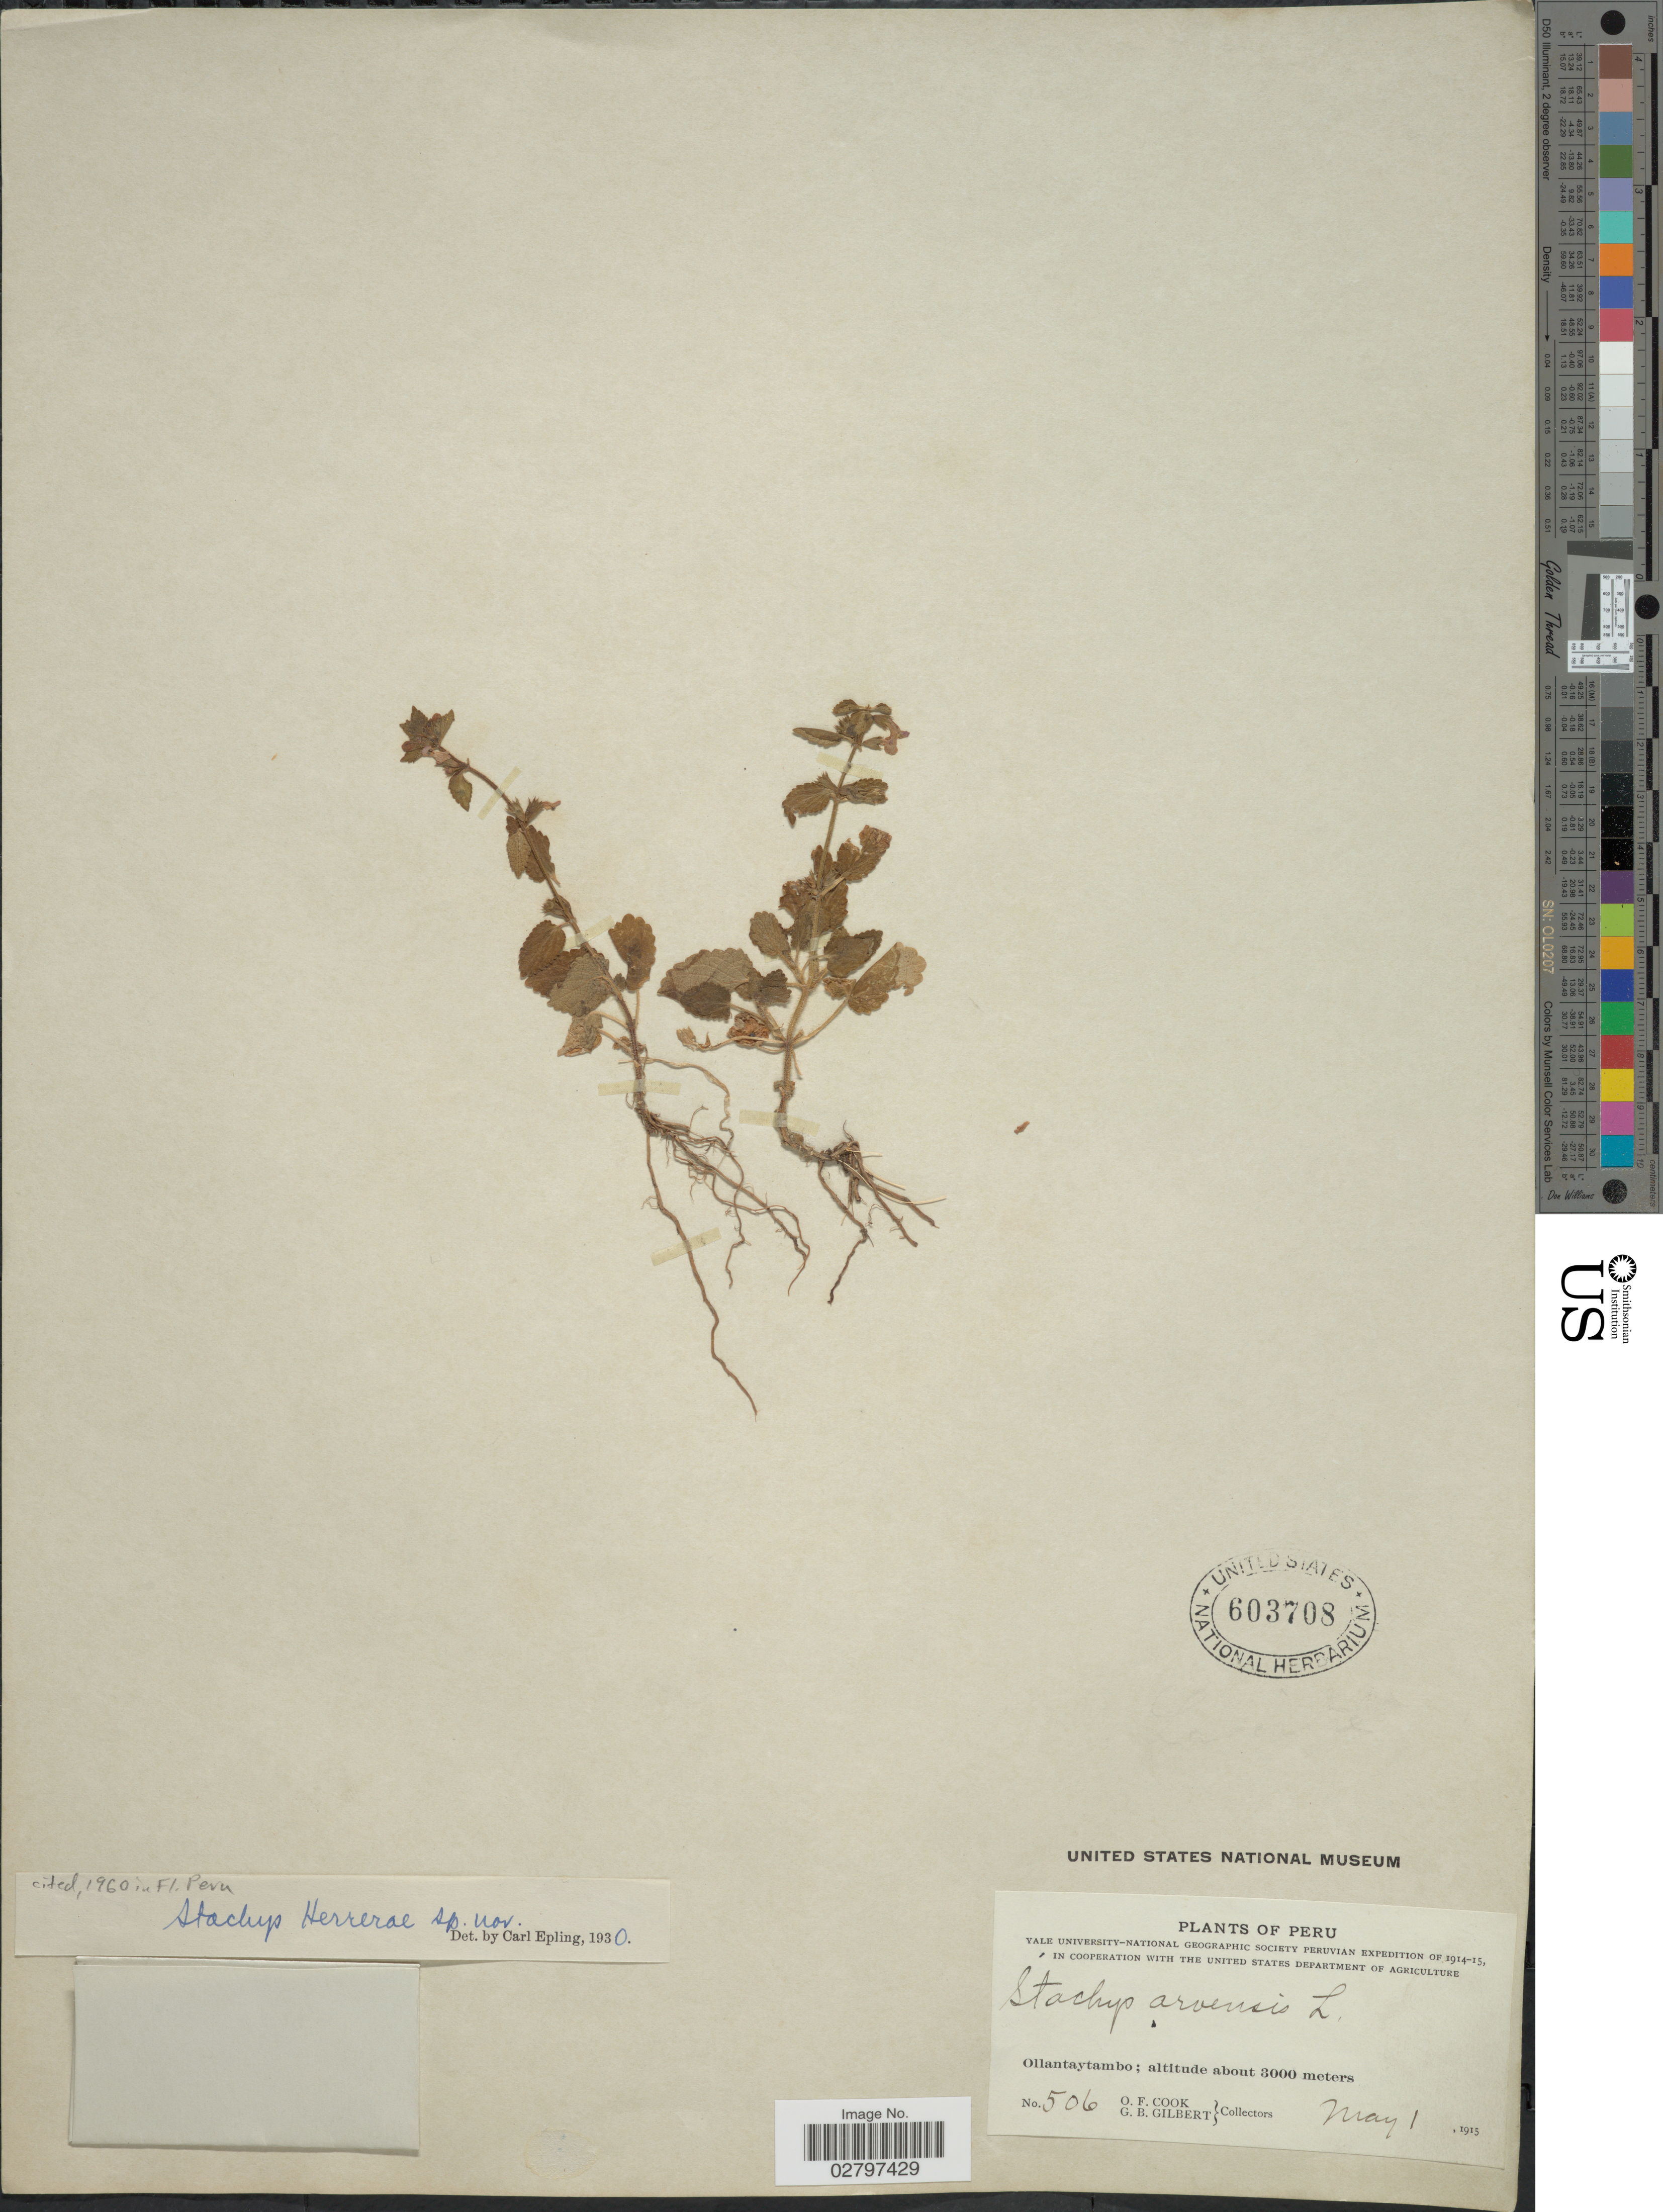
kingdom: Plantae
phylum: Tracheophyta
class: Magnoliopsida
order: Lamiales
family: Lamiaceae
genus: Stachys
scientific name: Stachys herrerae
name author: Epling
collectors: O. F. Cook & G. B. Gilbert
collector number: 506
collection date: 1915-05-01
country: Peru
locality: Ollantaytambo.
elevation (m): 3000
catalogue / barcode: US 603708